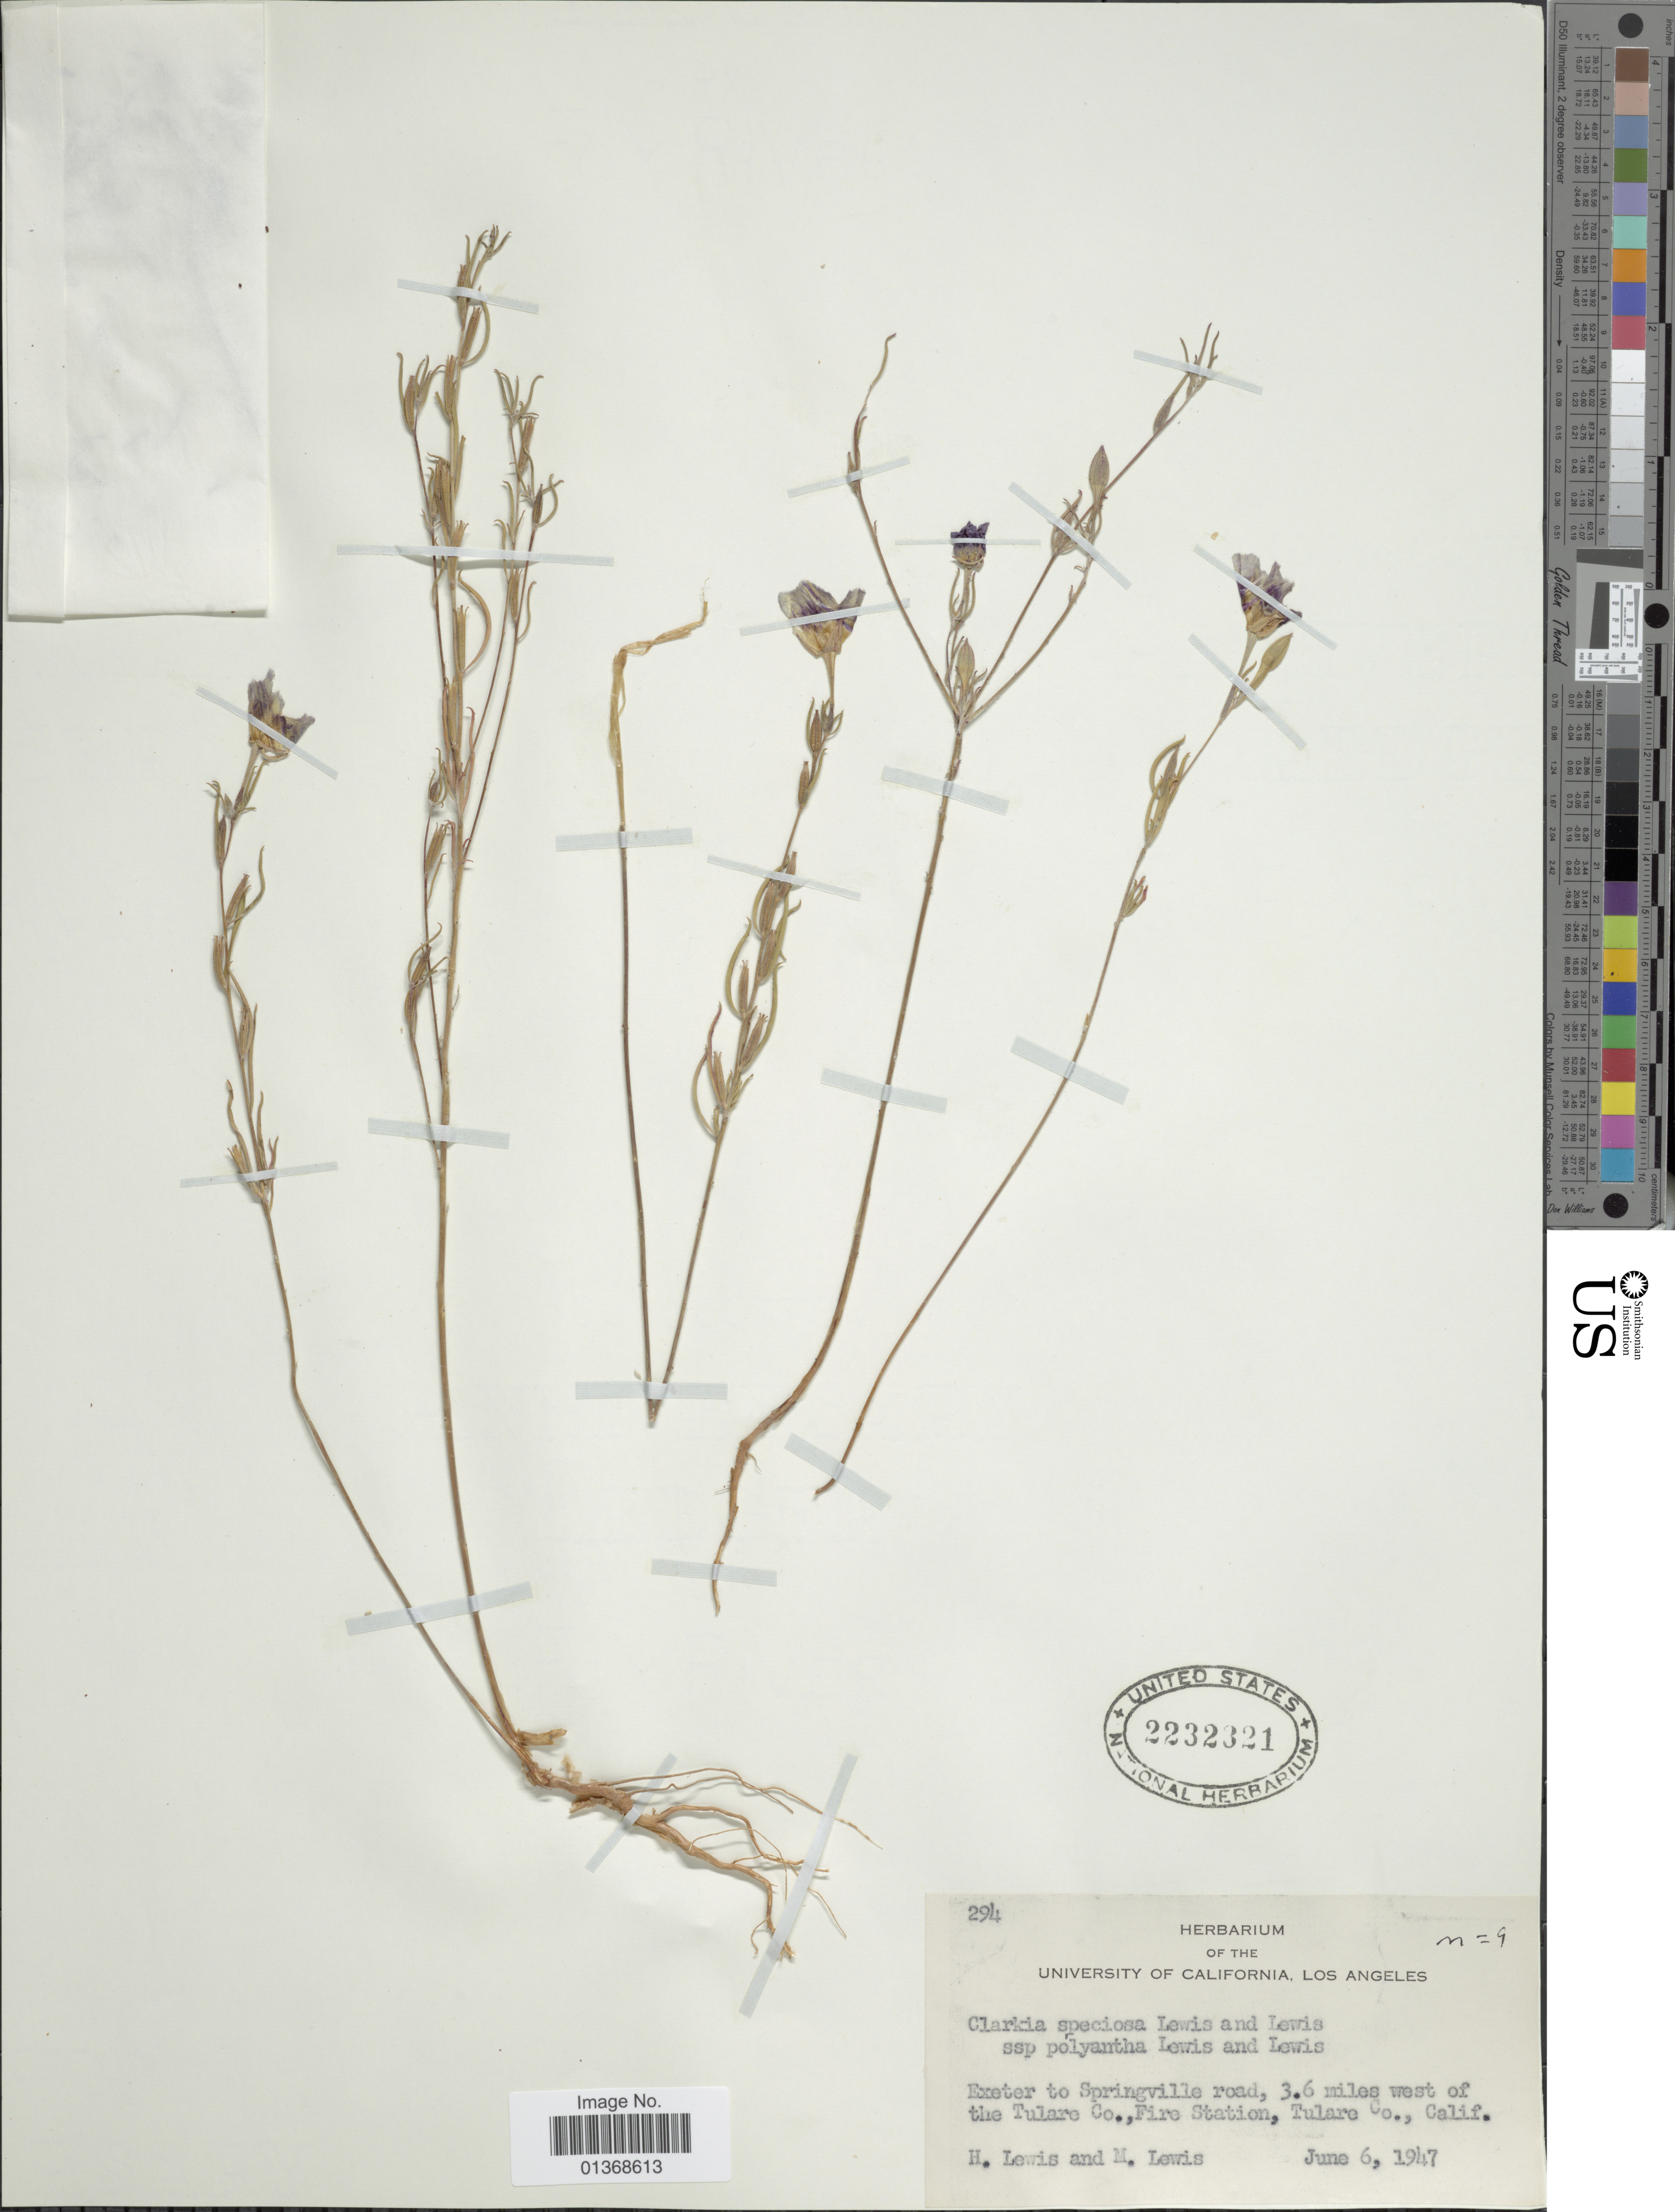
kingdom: Plantae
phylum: Tracheophyta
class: Magnoliopsida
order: Myrtales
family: Onagraceae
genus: Clarkia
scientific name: Clarkia speciosa subsp. polyantha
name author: F. H. Lewis & M.E. Lewis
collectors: H. Lewis & M. Lewis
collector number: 294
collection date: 1947-06-06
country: United States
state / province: California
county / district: Tulare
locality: Exeter to Springville road, 3.6 miles west of the Tulare Co., Fire Station, Tulare Co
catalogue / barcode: US 2232321